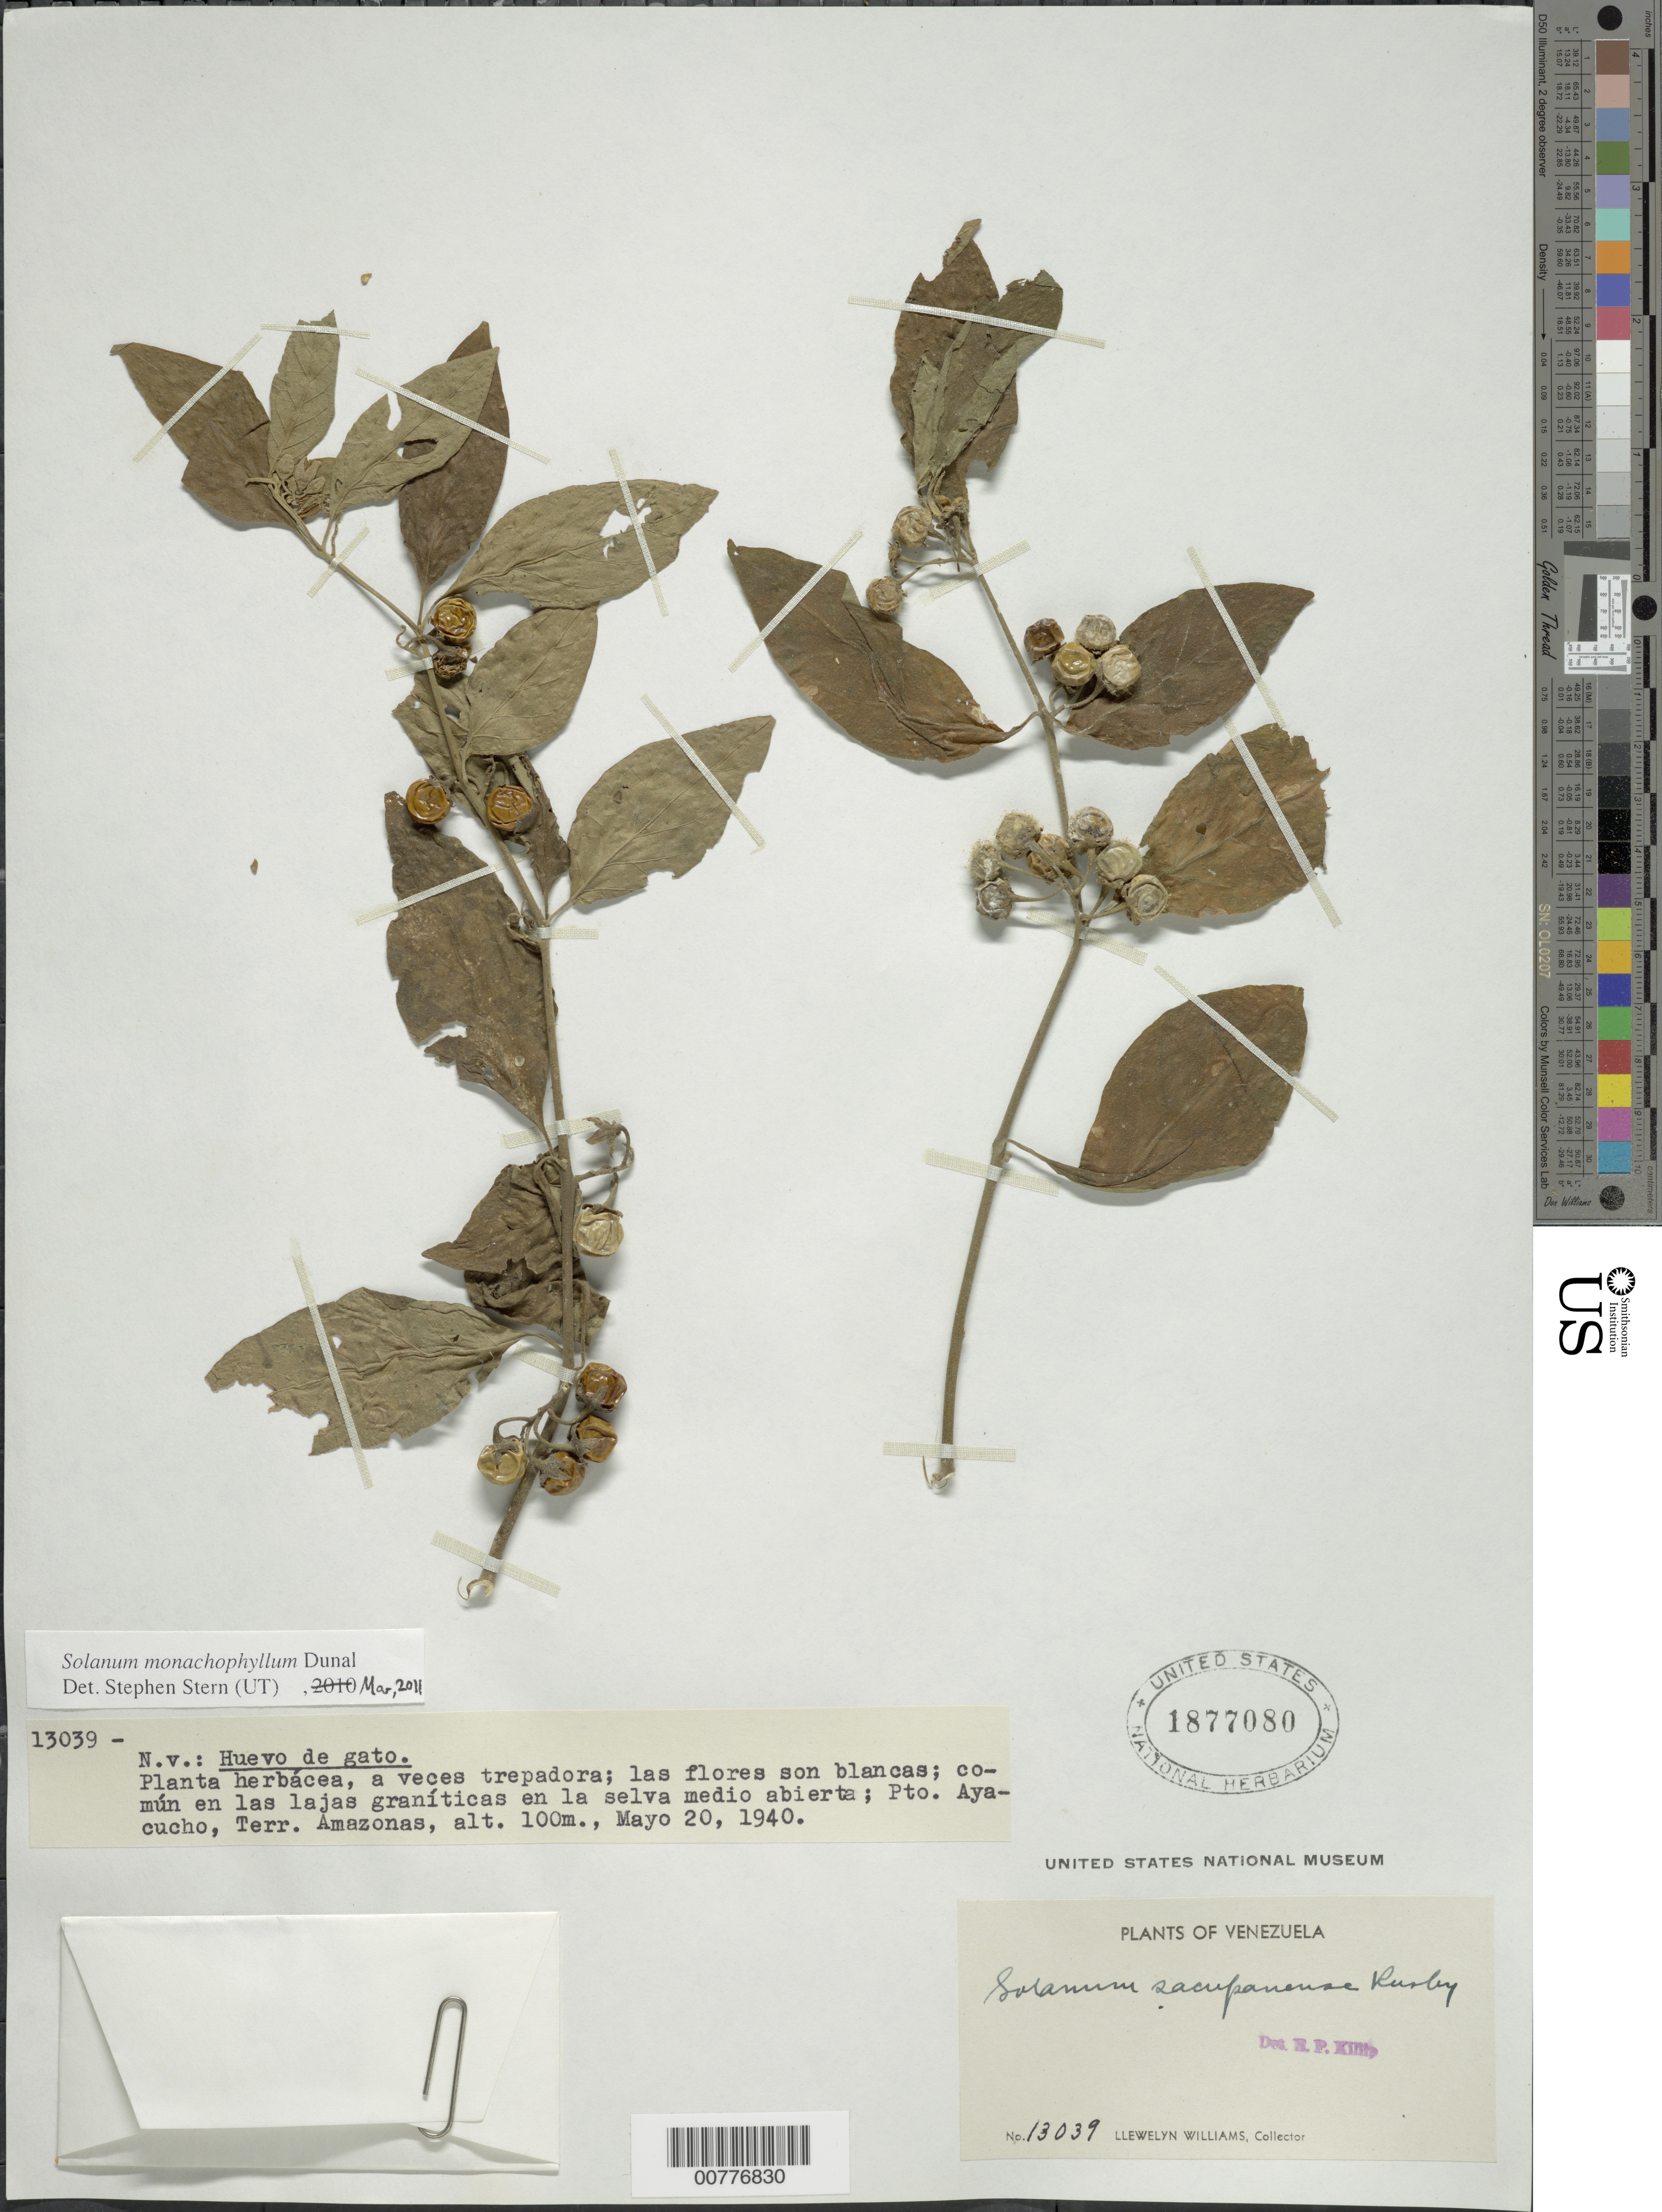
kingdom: Plantae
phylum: Tracheophyta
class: Magnoliopsida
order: Solanales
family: Solanaceae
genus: Solanum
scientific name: Solanum sacupanense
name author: Rusby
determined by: Killip, Ellsworth P.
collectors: L. Williams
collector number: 13039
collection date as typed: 5 May 1940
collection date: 1940-05-05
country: Venezuela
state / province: Amazonas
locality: Puerto Ayacucho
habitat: En las lajas graniticas en la selva medio abierta. Common.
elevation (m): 100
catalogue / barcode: US 1877080